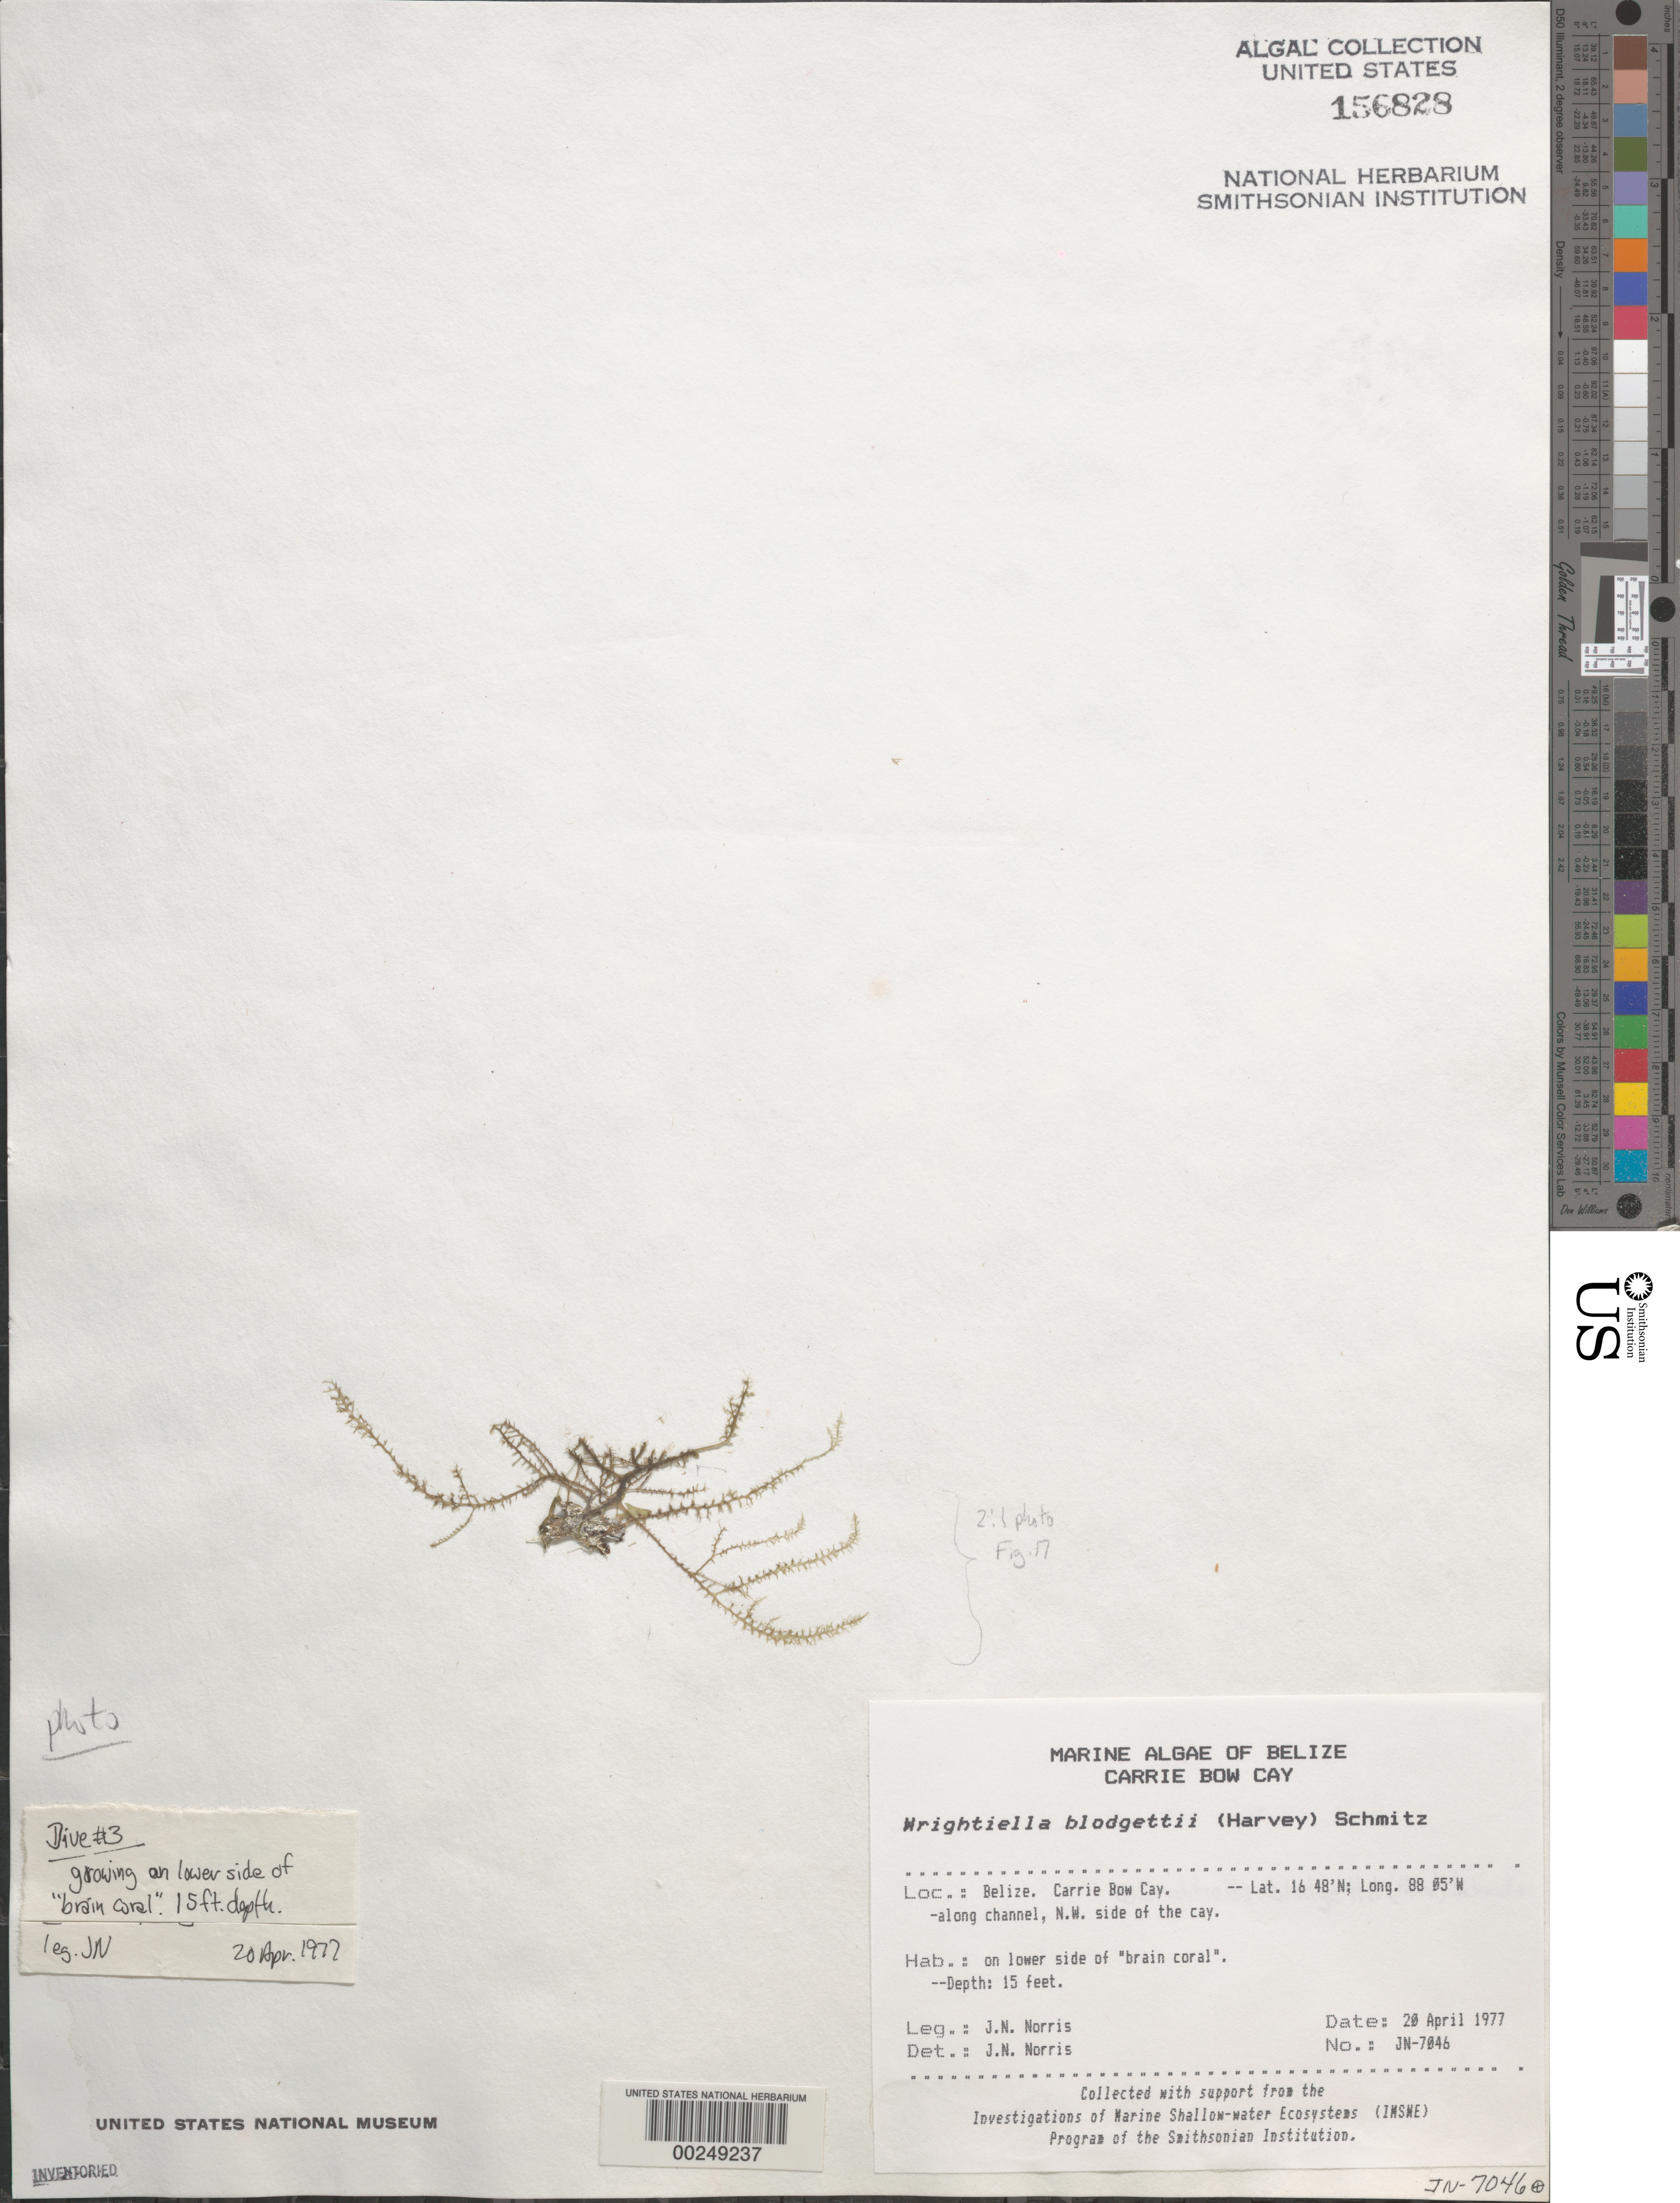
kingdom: Plantae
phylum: Rhodophyta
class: Florideophyceae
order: Ceramiales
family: Rhodomelaceae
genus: Wrightiella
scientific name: Wrightiella blodgettii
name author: (Harv.) F. Schmitz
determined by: Norris, James N.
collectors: J. N. Norris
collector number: JN-7046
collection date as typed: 20 Apr 1977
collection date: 1977-04-20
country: Belize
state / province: Stann Creek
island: Carrie Bow Cay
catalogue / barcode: US 156828